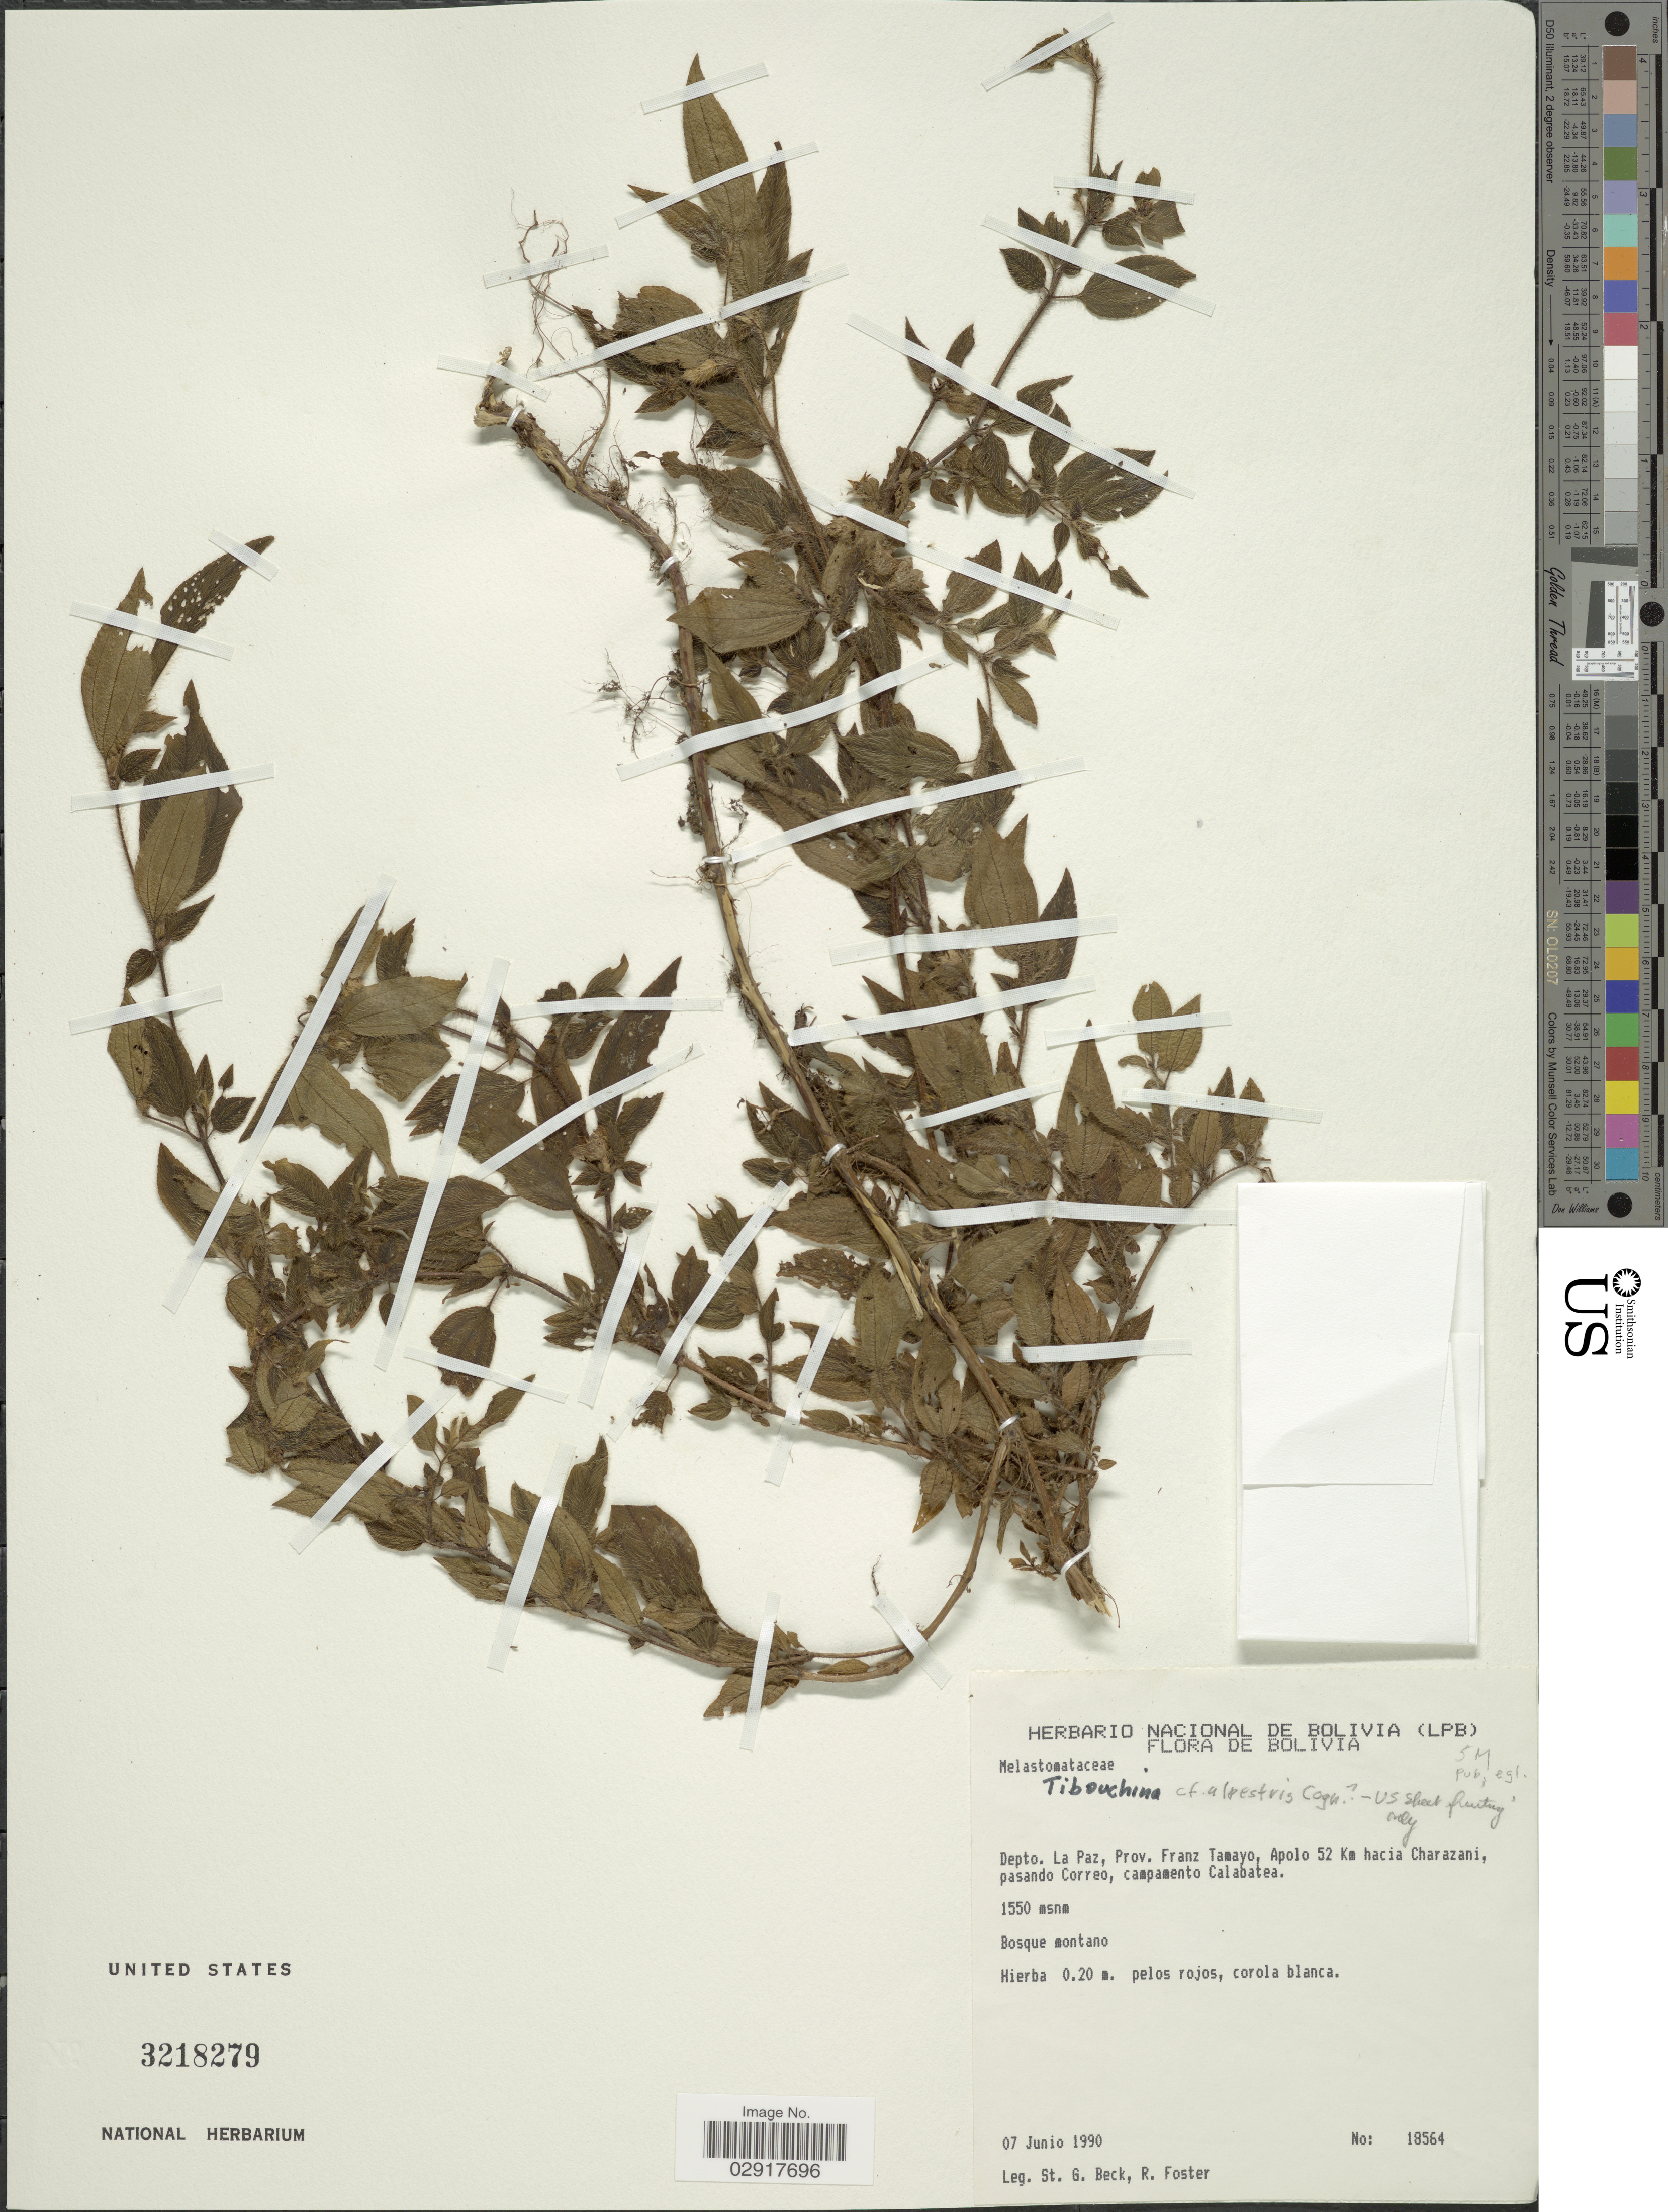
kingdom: Plantae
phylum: Tracheophyta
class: Magnoliopsida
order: Myrtales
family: Melastomataceae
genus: Chaetogastra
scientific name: Chaetogastra brachyphylla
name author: (Gleason) P.J.F. Guim. & Michelang.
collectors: S. G. Beck & R. Foster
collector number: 18564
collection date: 1990-06-07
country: Bolivia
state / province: La Paz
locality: Depto. La Paz, Prov. Franz Tamayo, Apolo 52 Km hacia Charazani, pasando Correo, campamento Calabatea.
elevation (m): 1550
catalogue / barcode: US 3218279